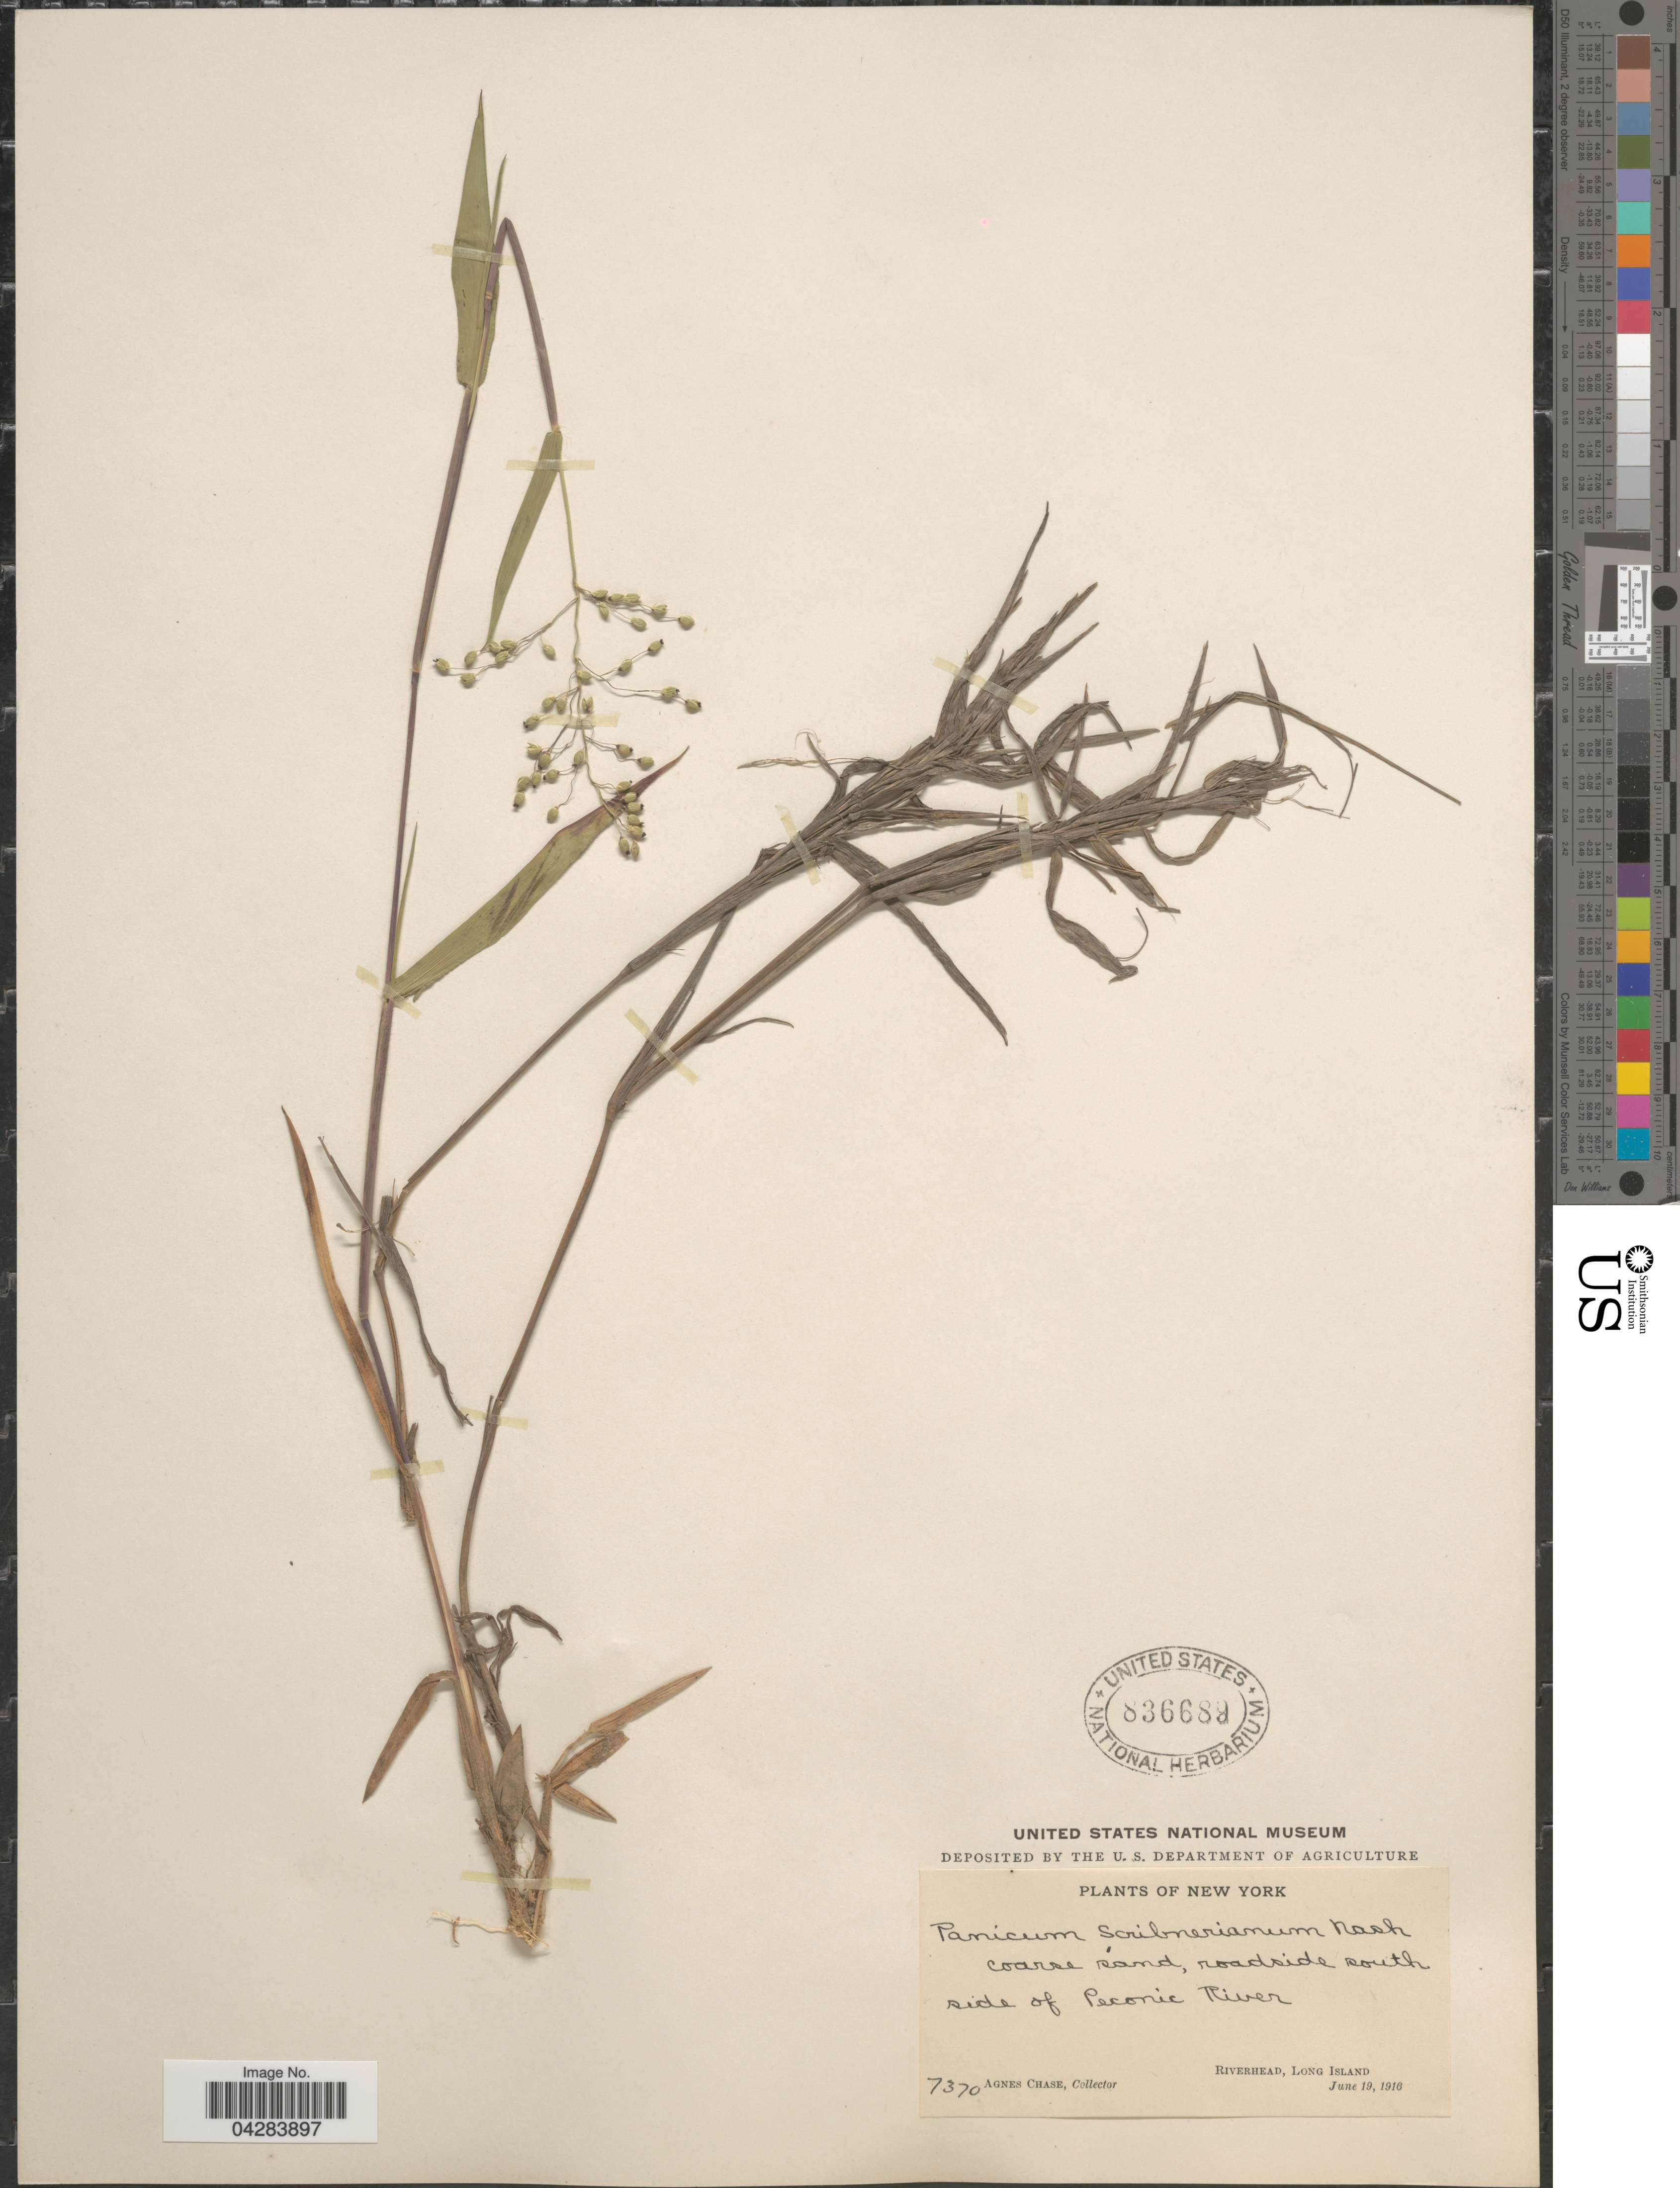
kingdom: Plantae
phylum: Tracheophyta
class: Liliopsida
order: Poales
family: Poaceae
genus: Dichanthelium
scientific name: Dichanthelium oligosanthes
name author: (Schult.) Gould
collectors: A. Chase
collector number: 7370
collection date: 1916-06-19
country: United States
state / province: New York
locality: Coarse sand, roadside south side of Peconic River. Riverhead, Long Island.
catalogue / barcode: US 836689